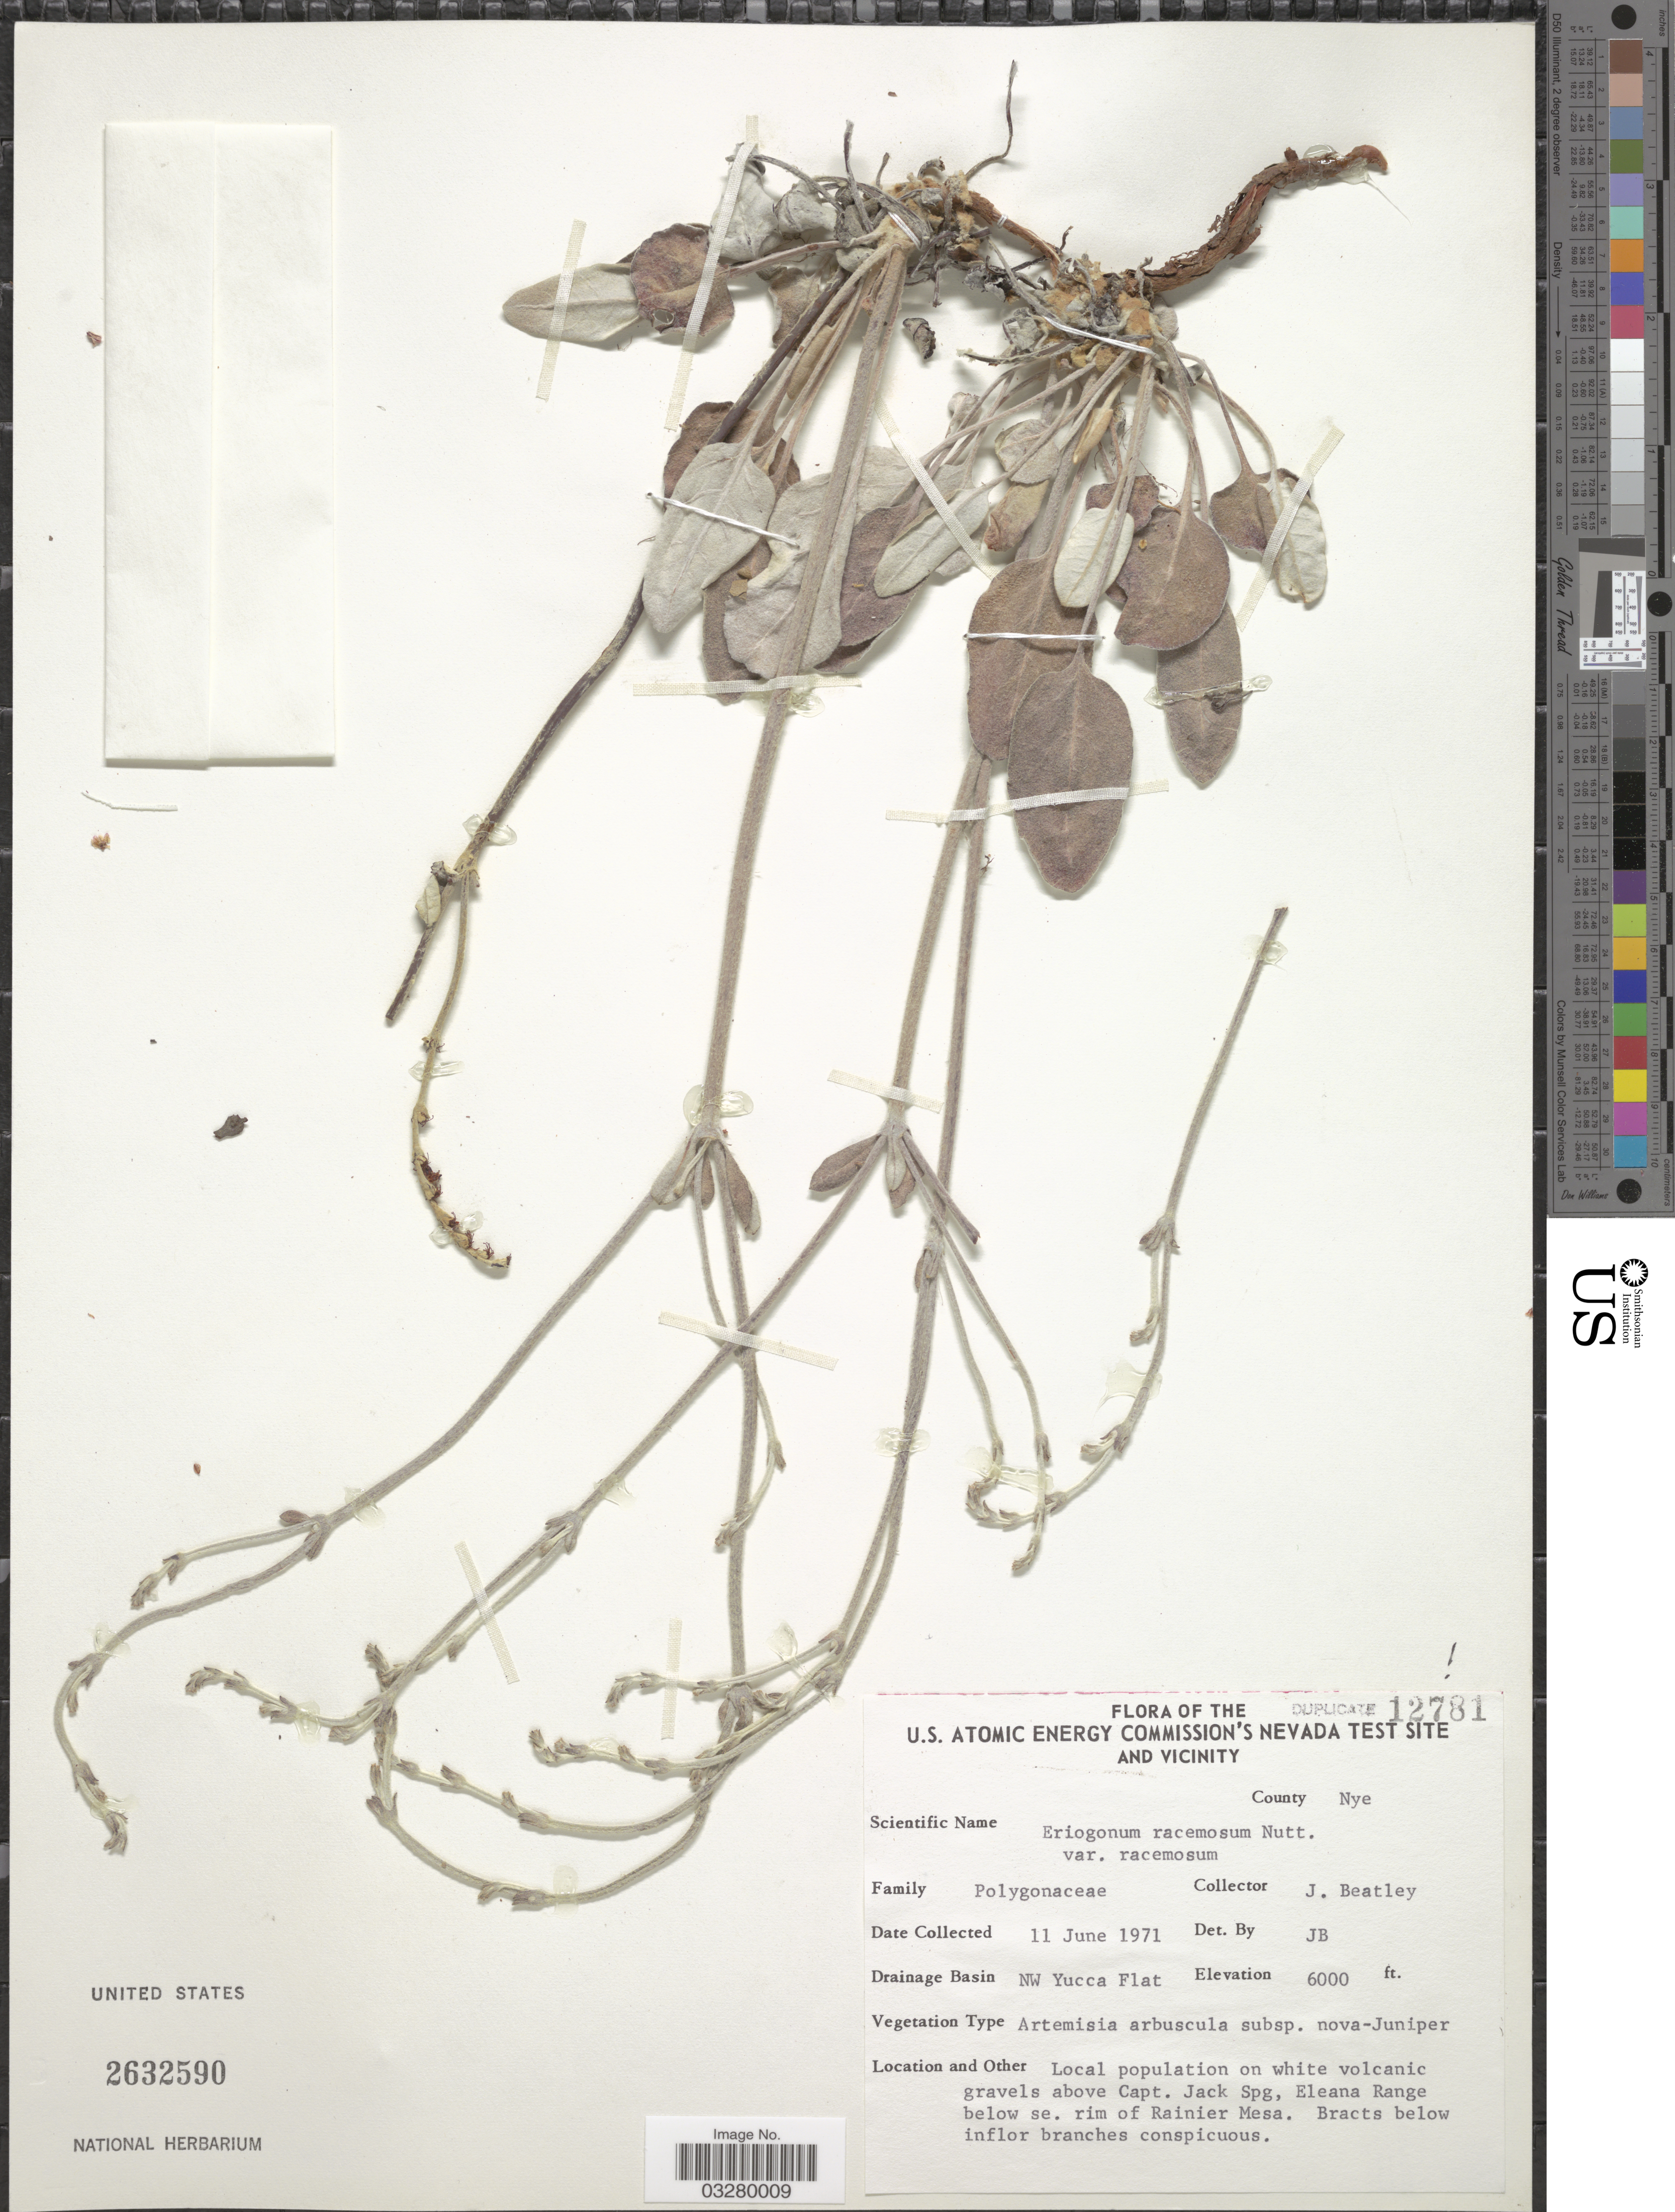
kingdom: Plantae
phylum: Tracheophyta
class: Magnoliopsida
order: Caryophyllales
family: Polygonaceae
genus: Eriogonum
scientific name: Eriogonum racemosum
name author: Nutt.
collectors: J. C. Beatley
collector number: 12781?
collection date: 1971-06-11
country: United States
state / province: Nevada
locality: U.S. Atomic Energy Commission's Nevada Test Site and Vicinity, County Nye, Drainage Basin NW Yucca Flat, Local population on white volcanic gravels above Capt. Jack Spg, Eleana Range below se. rim of Rainier Mesa.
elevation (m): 1829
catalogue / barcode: US 2632590